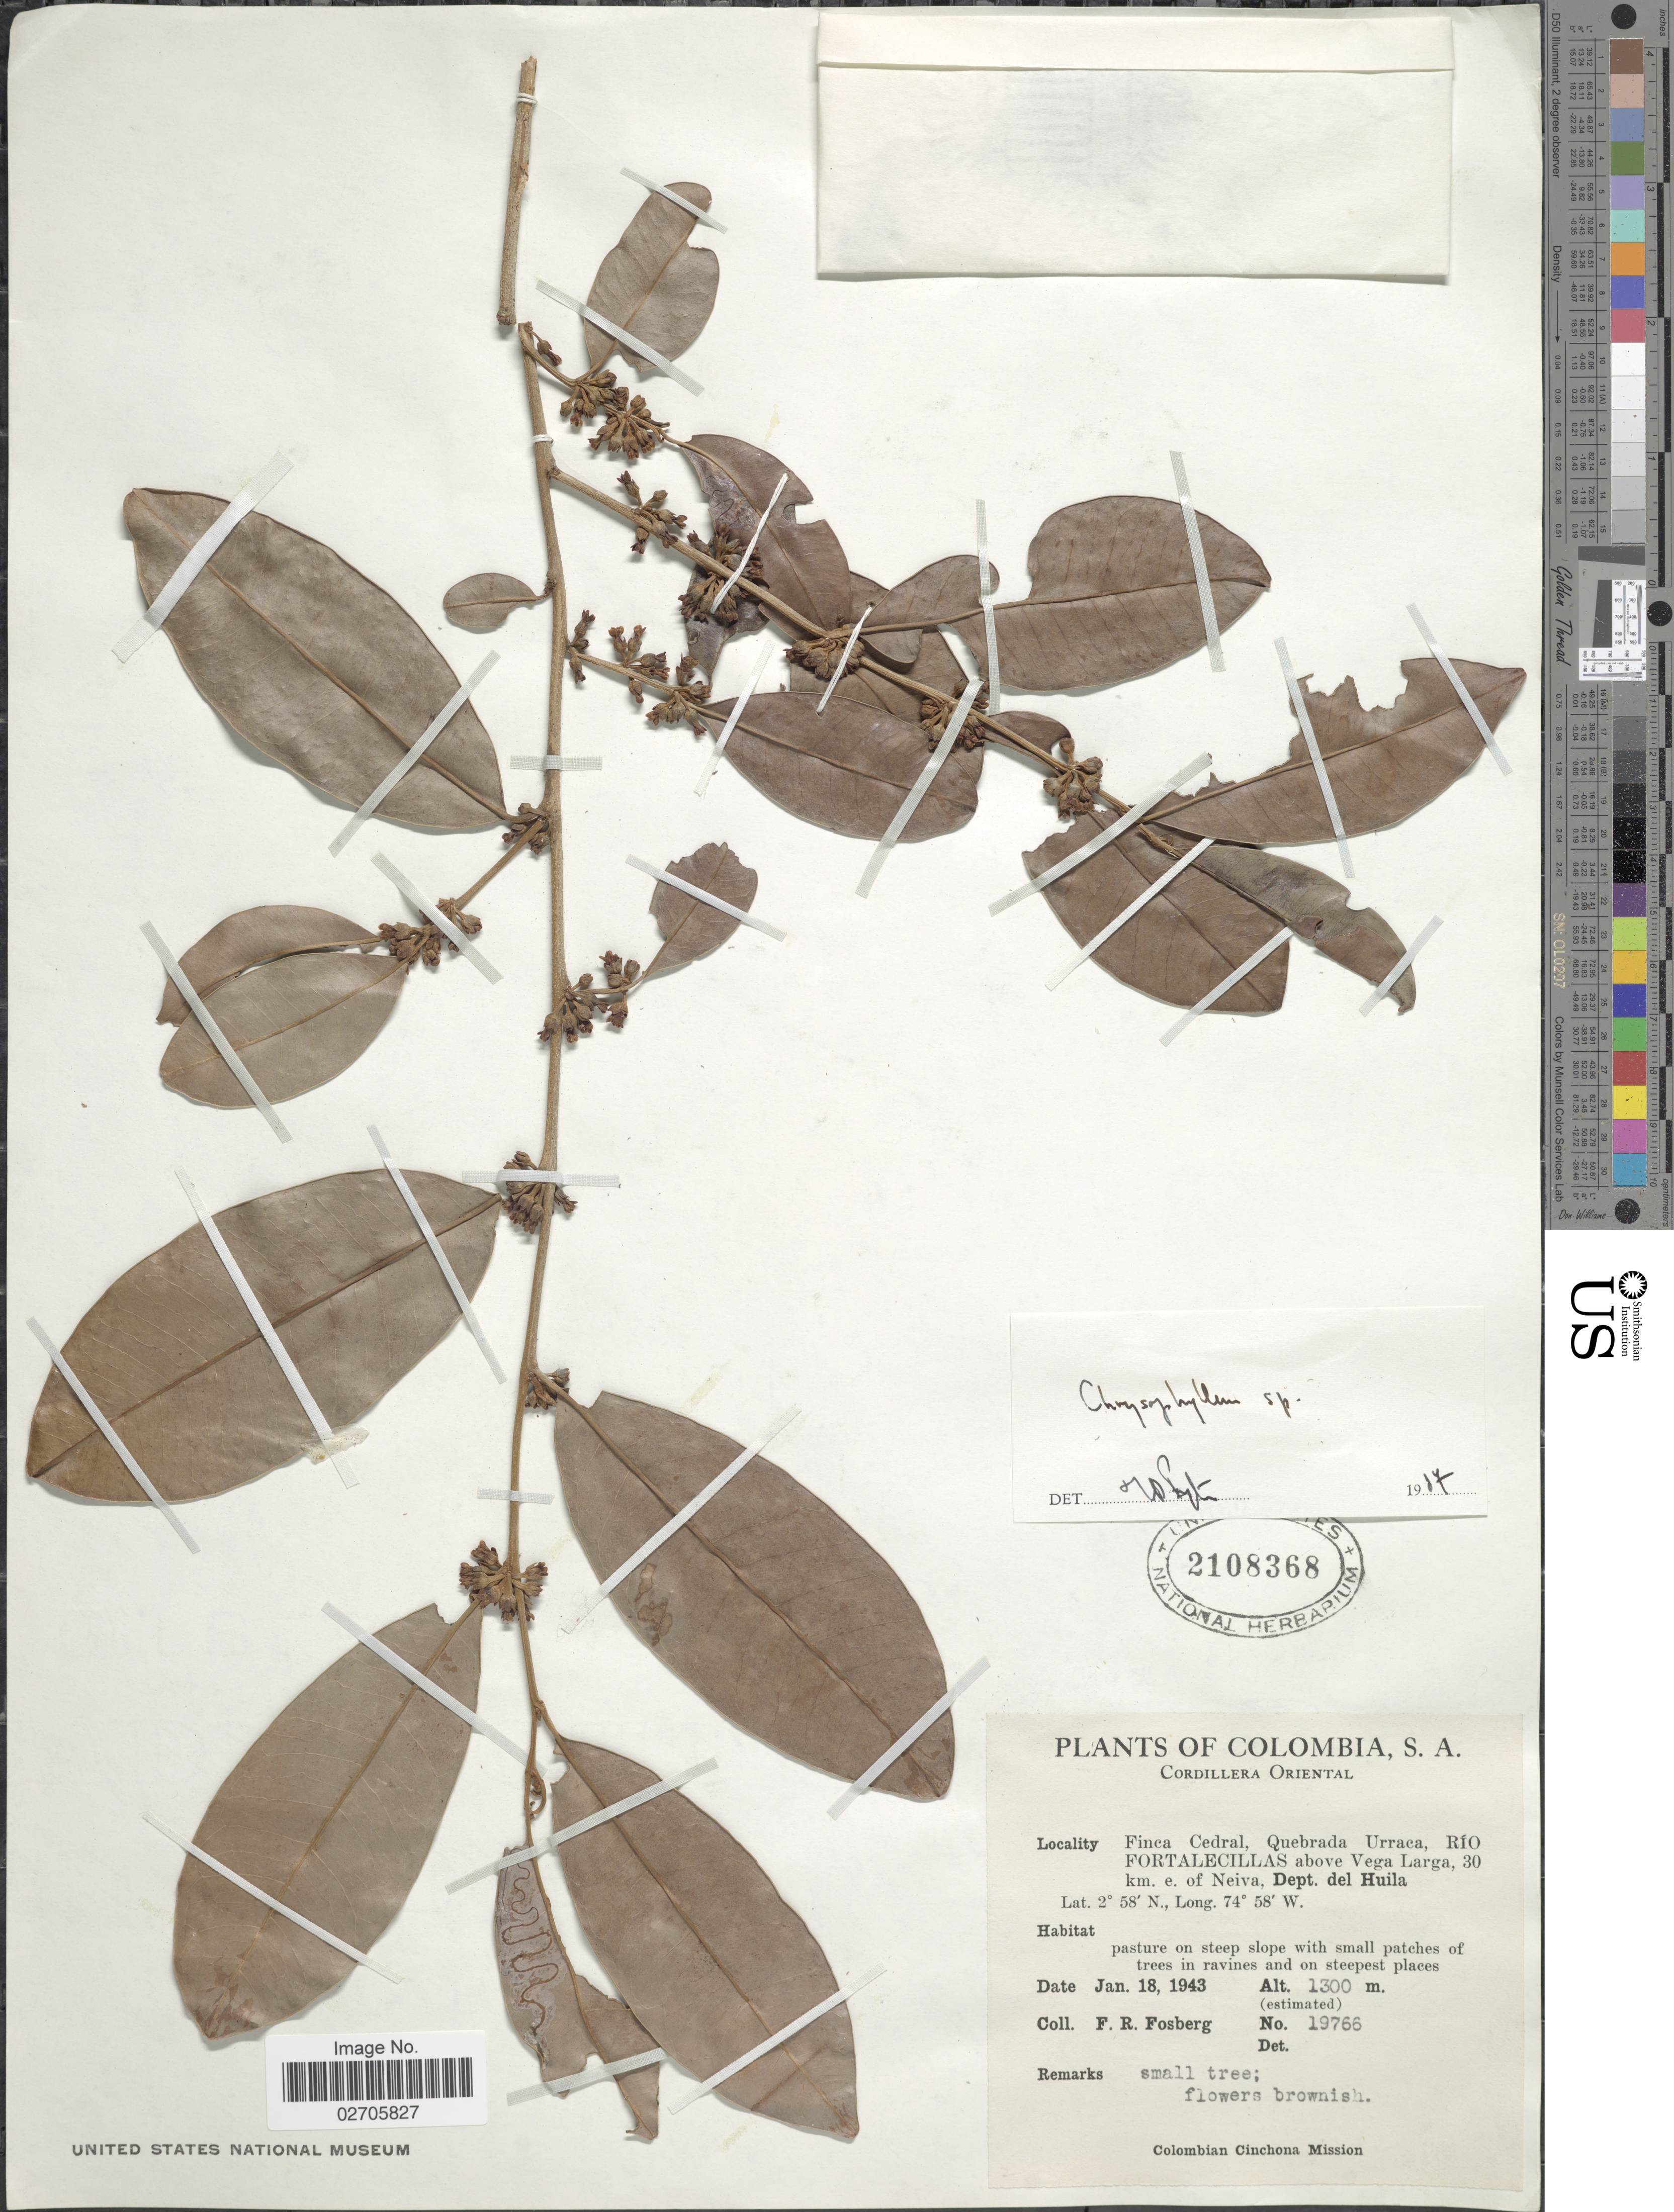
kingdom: Plantae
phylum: Tracheophyta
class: Magnoliopsida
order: Ericales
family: Sapotaceae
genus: Chrysophyllum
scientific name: Chrysophyllum sp.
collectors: F. R. Fosberg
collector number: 19766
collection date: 1943-01-18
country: Colombia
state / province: Huila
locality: Cordillera Oriental, Finca Cedral, Quebrada Urraca, Río Fortalecillas above Vega Larga, 30 km e. of Neiva, Dept. del Huila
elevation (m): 1300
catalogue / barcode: US 2108368